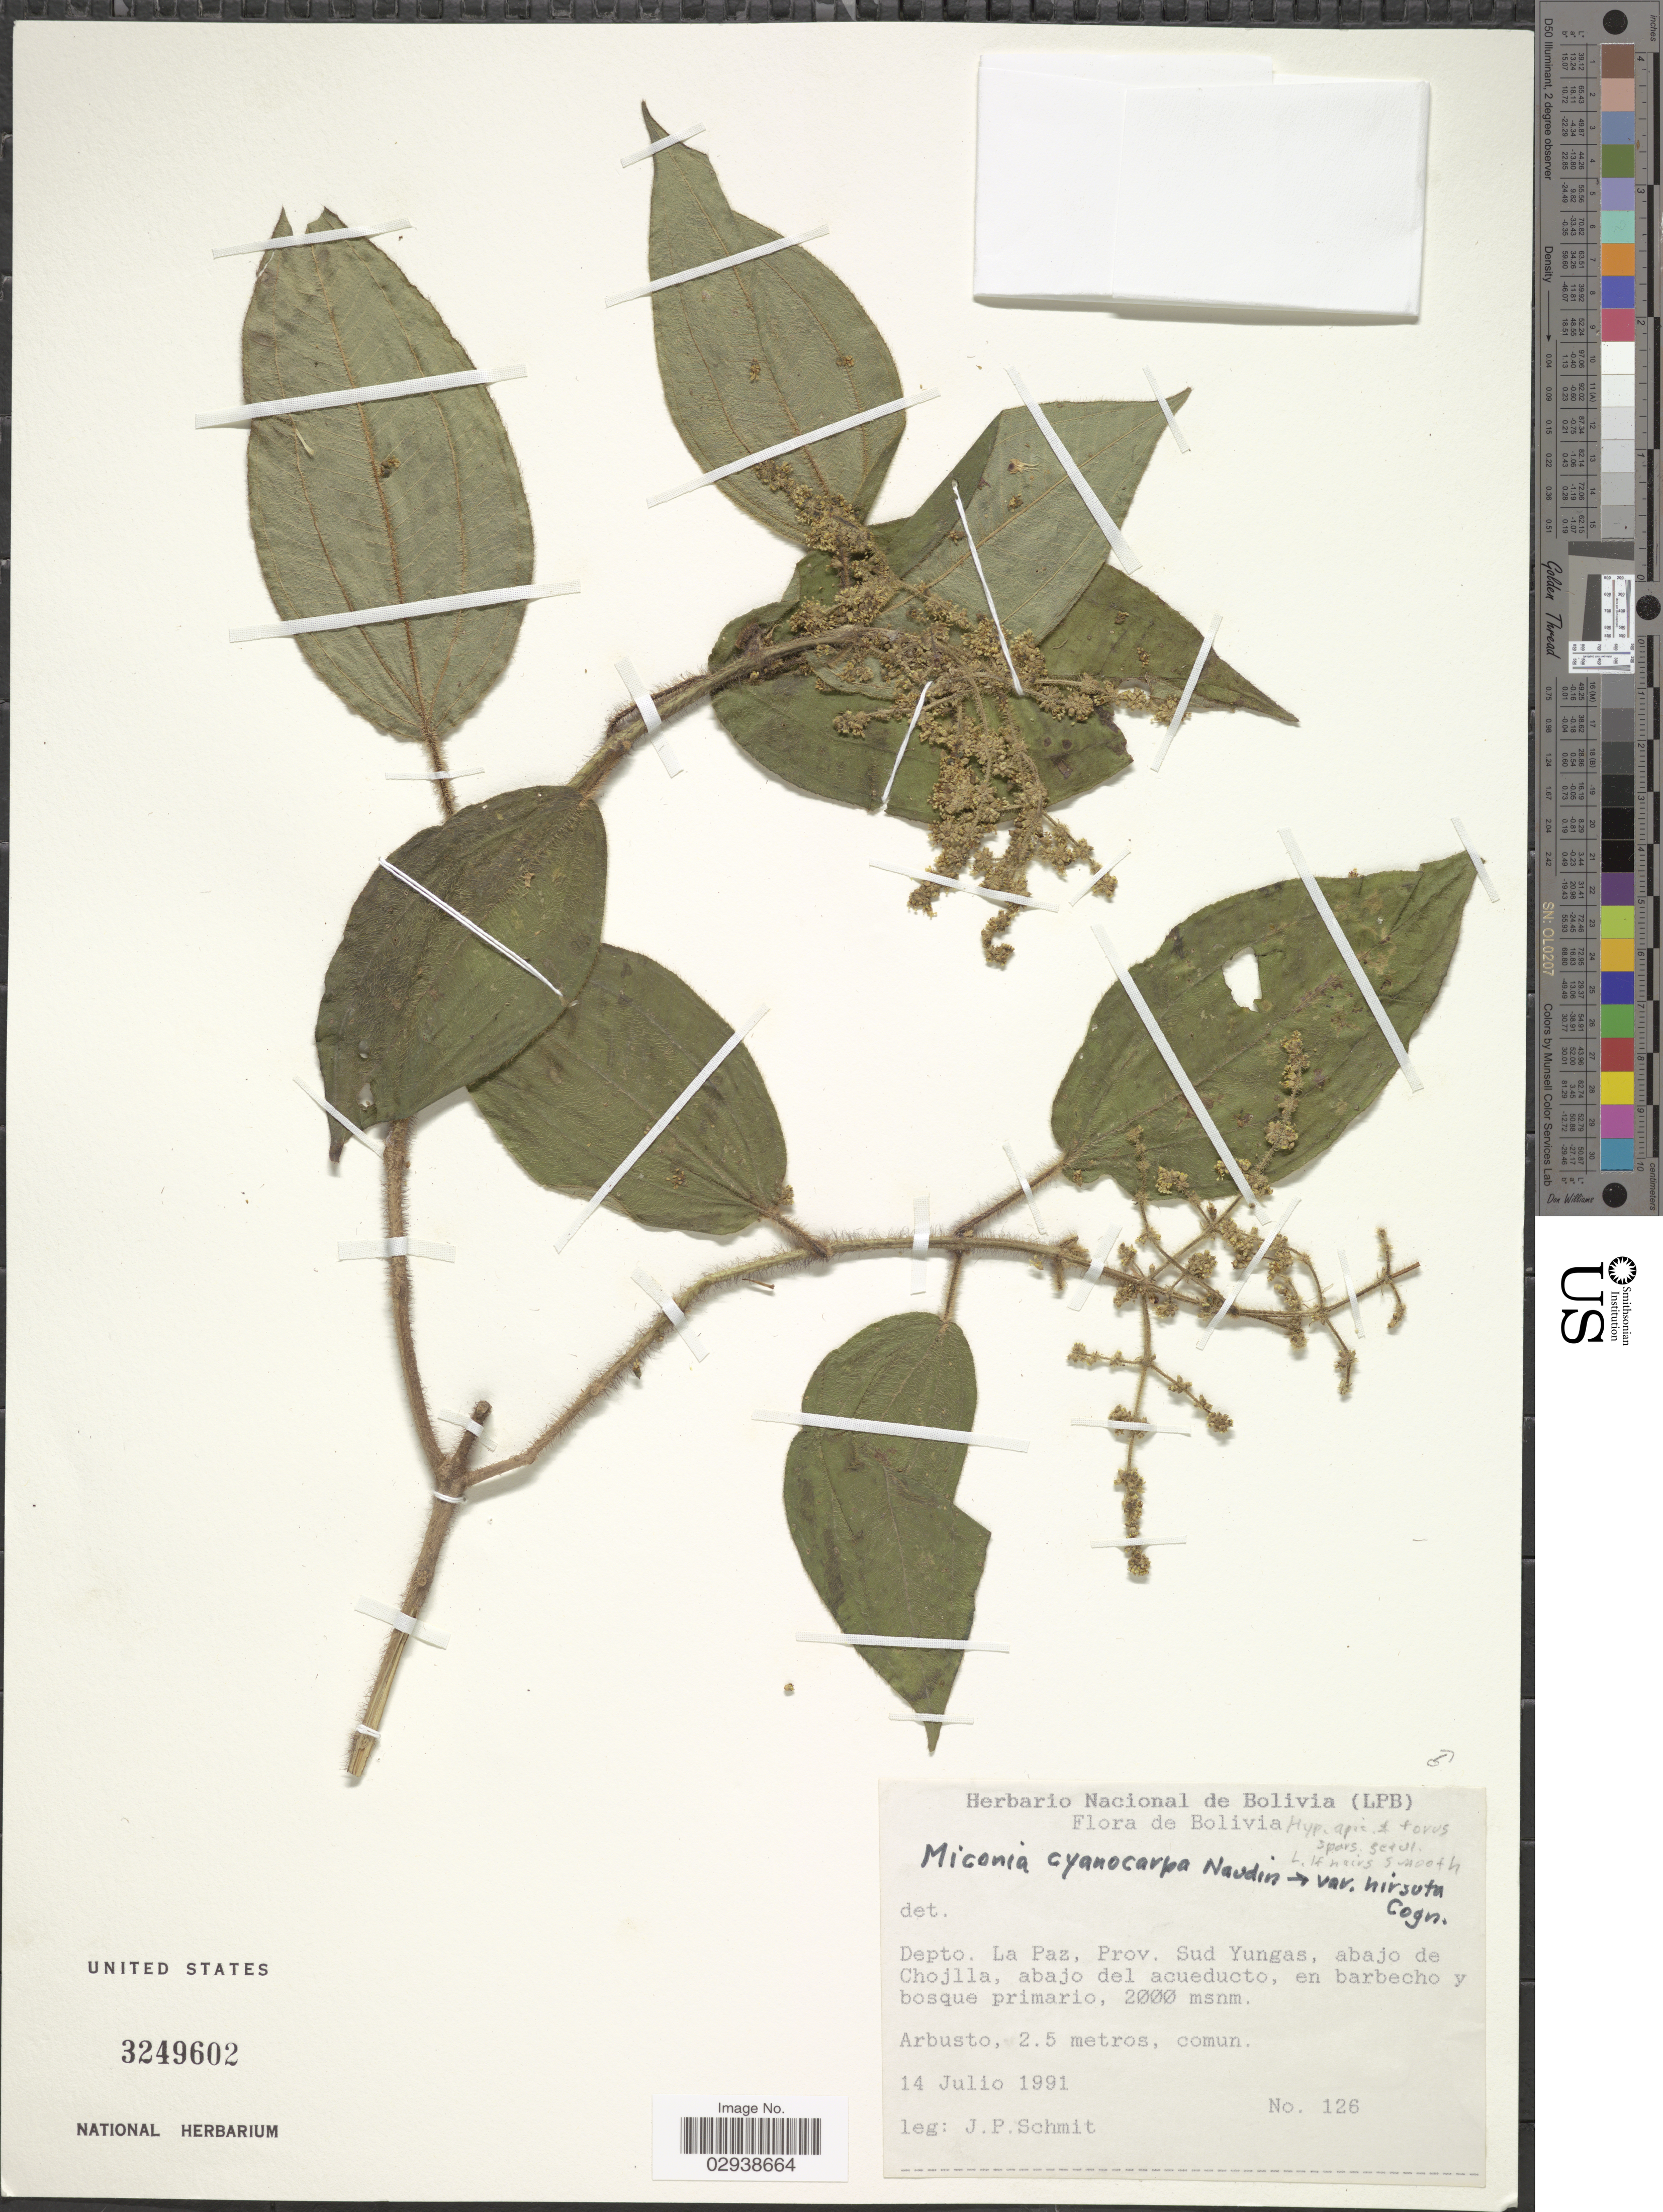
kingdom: Plantae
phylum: Tracheophyta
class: Magnoliopsida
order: Myrtales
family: Melastomataceae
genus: Miconia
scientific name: Miconia cyanocarpa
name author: Naudin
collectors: J. Schmit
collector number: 126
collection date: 1991-07-14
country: Bolivia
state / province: La Paz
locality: Depto. La Paz, Prov. Sud Yungas, abajo de Chojlla, abajo del acueducto.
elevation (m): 2000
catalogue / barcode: US 3249602